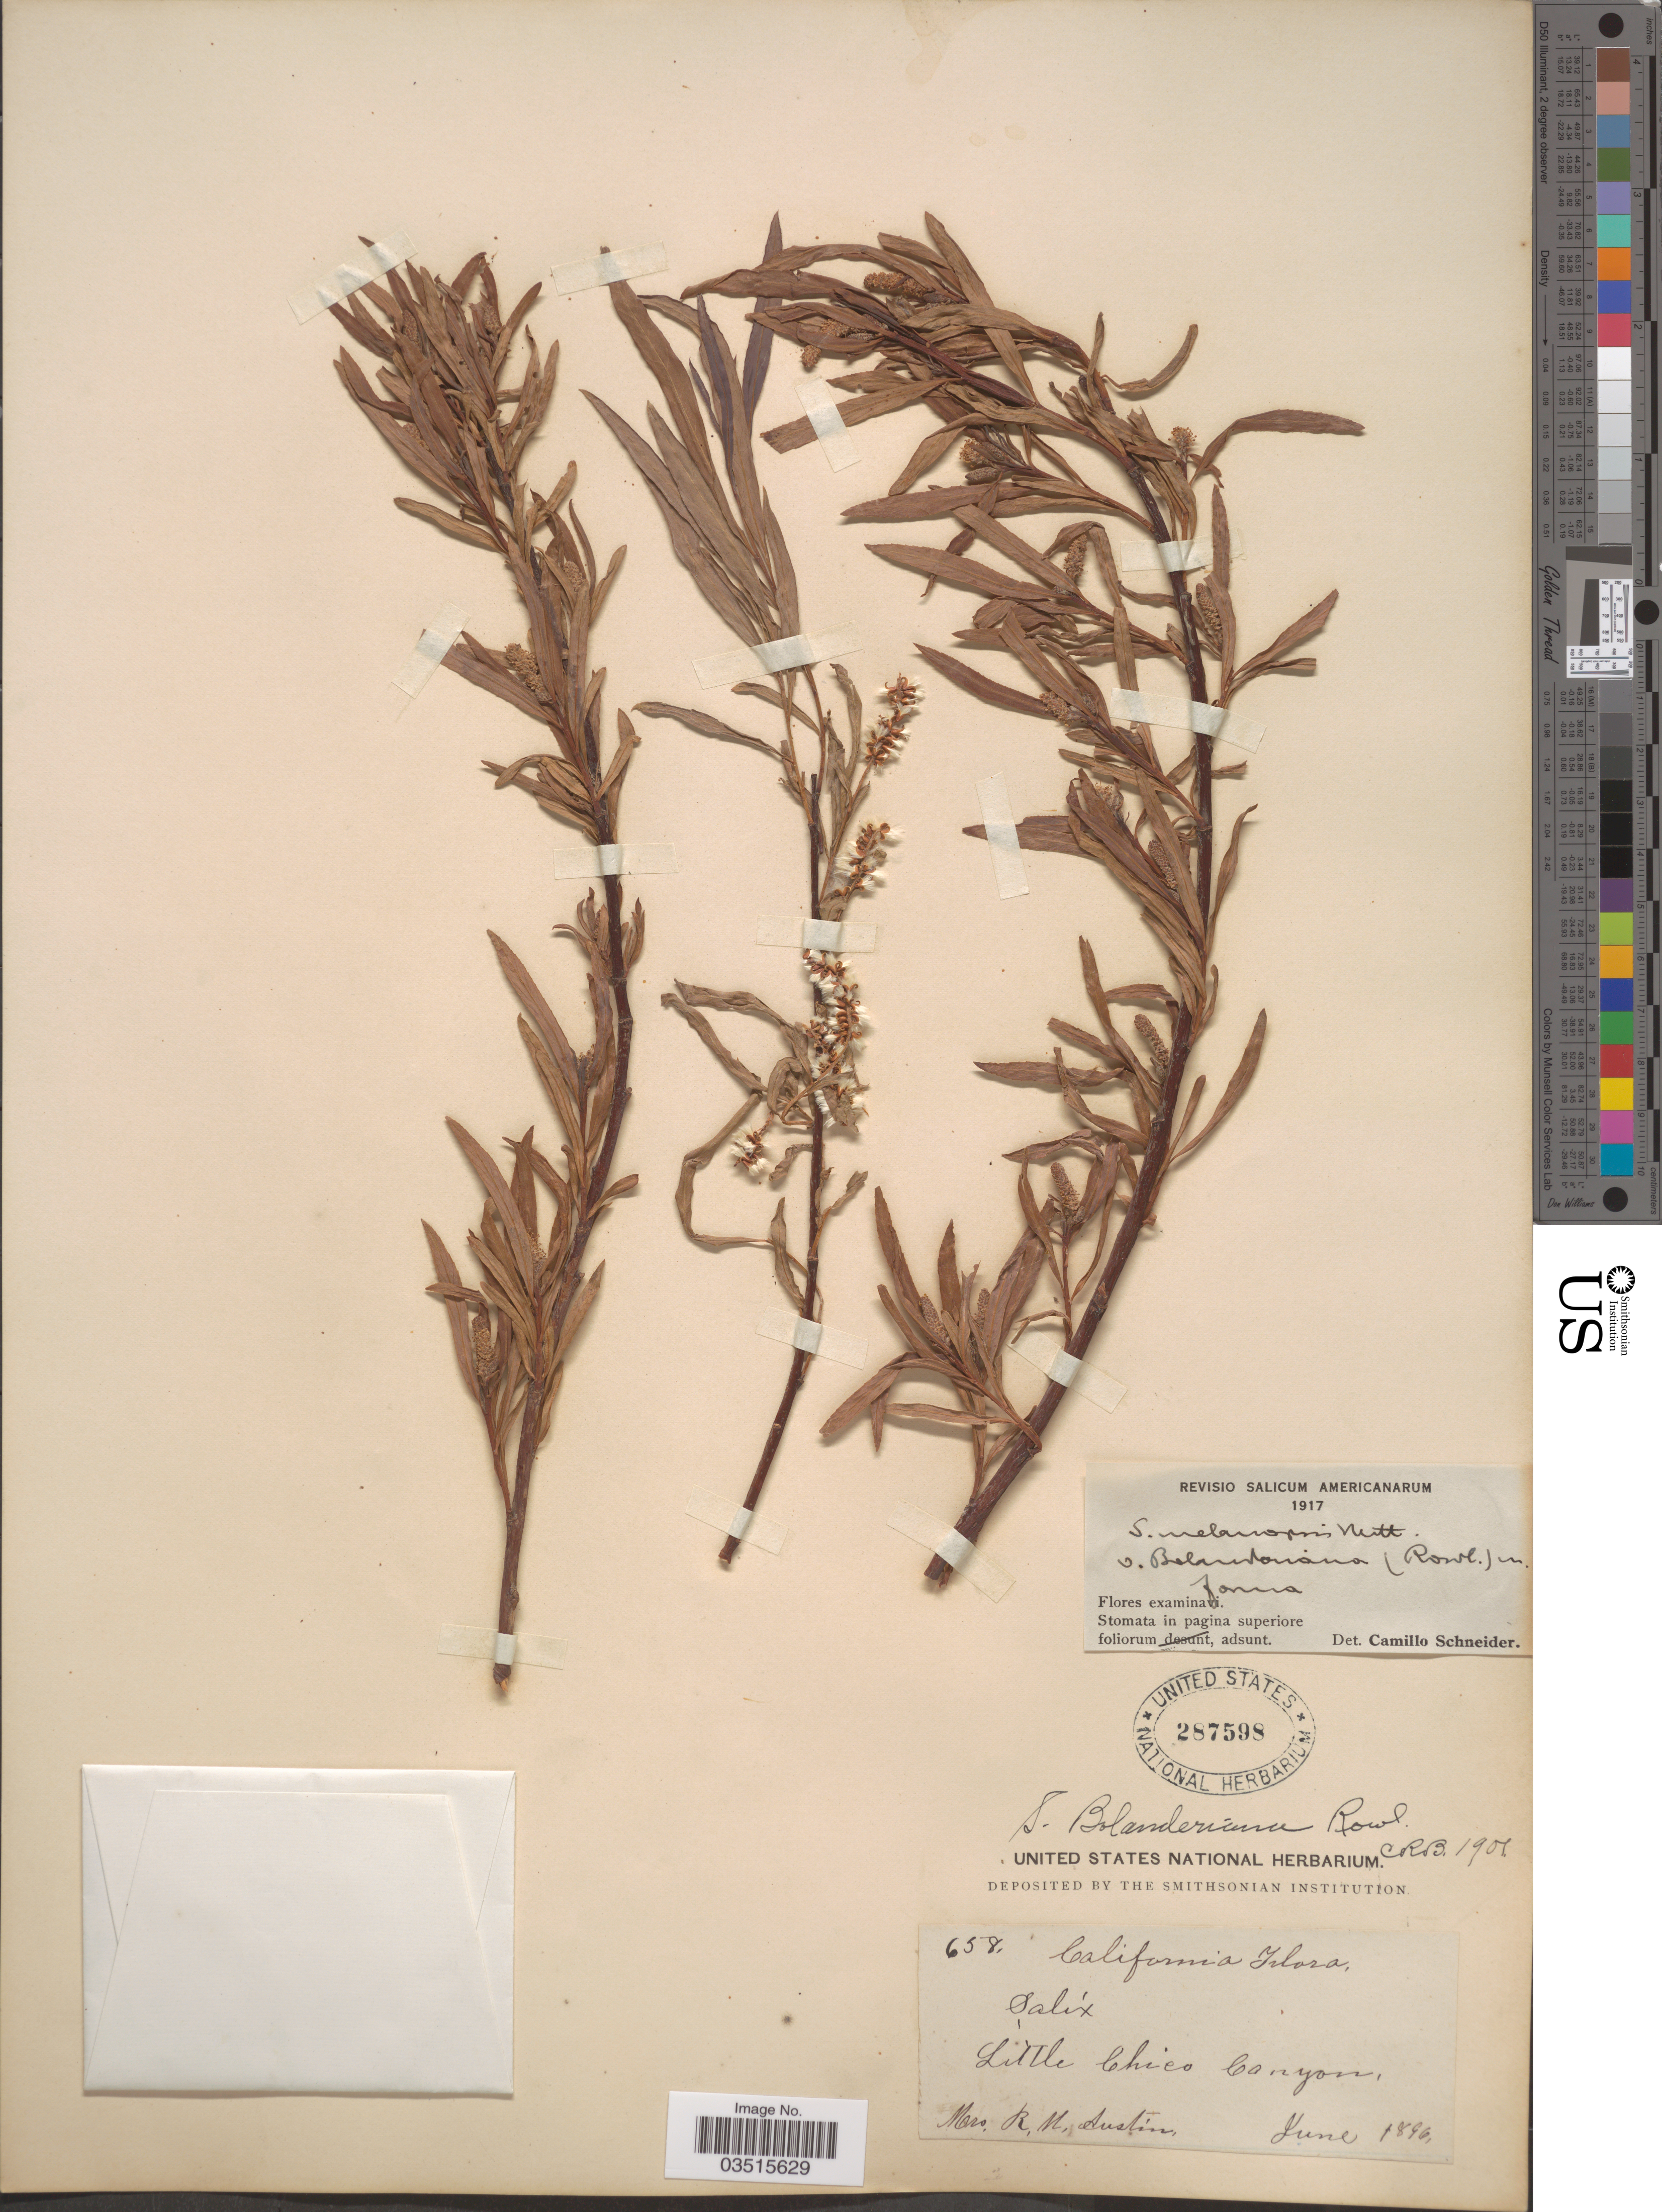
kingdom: Plantae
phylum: Tracheophyta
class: Magnoliopsida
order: Malpighiales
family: Salicaceae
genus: Salix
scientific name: Salix melanopsis var. bolanderiana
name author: (Rowlee) C.K. Schneid.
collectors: R. Austin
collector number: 658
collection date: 1896-06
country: United States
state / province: California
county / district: Butte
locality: Little Chico Canyon.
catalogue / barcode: US 287598